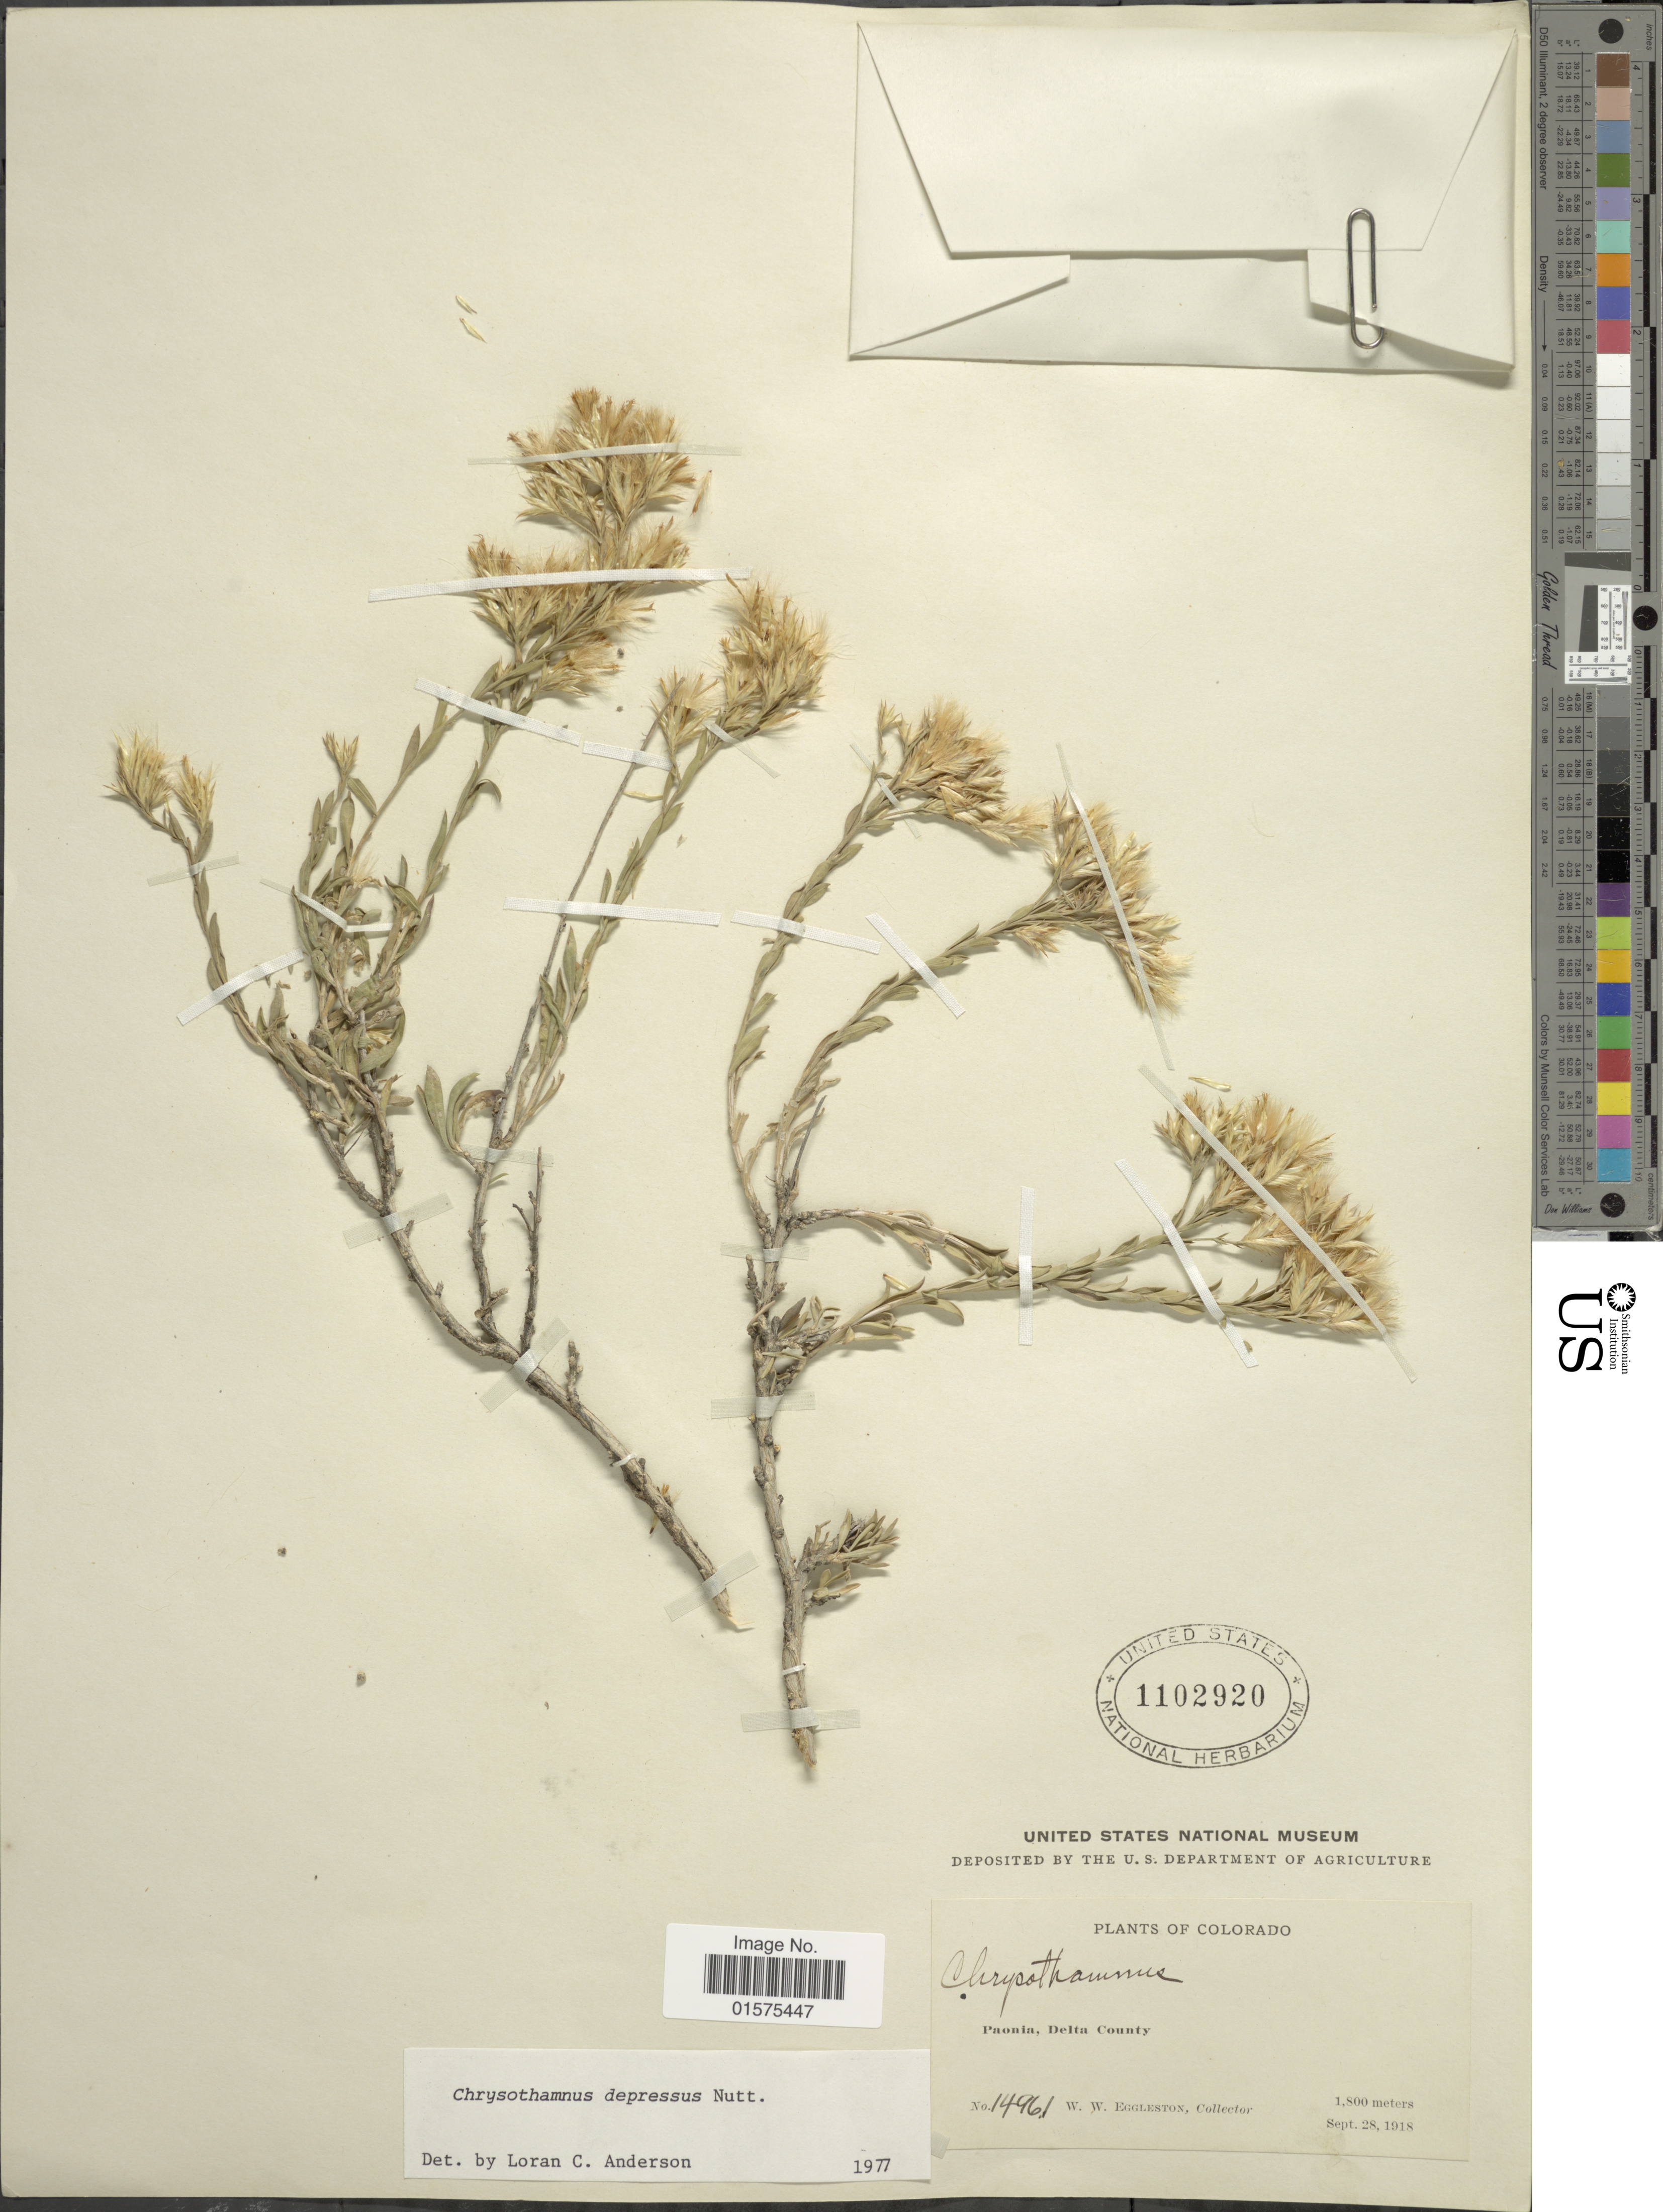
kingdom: Plantae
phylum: Tracheophyta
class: Magnoliopsida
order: Asterales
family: Asteraceae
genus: Chrysothamnus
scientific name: Chrysothamnus depressus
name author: Nutt.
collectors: W. W. Eggleston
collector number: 14961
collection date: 1918-09-28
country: United States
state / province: Colorado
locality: Paonia, Delta County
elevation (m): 1800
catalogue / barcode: US 1102920